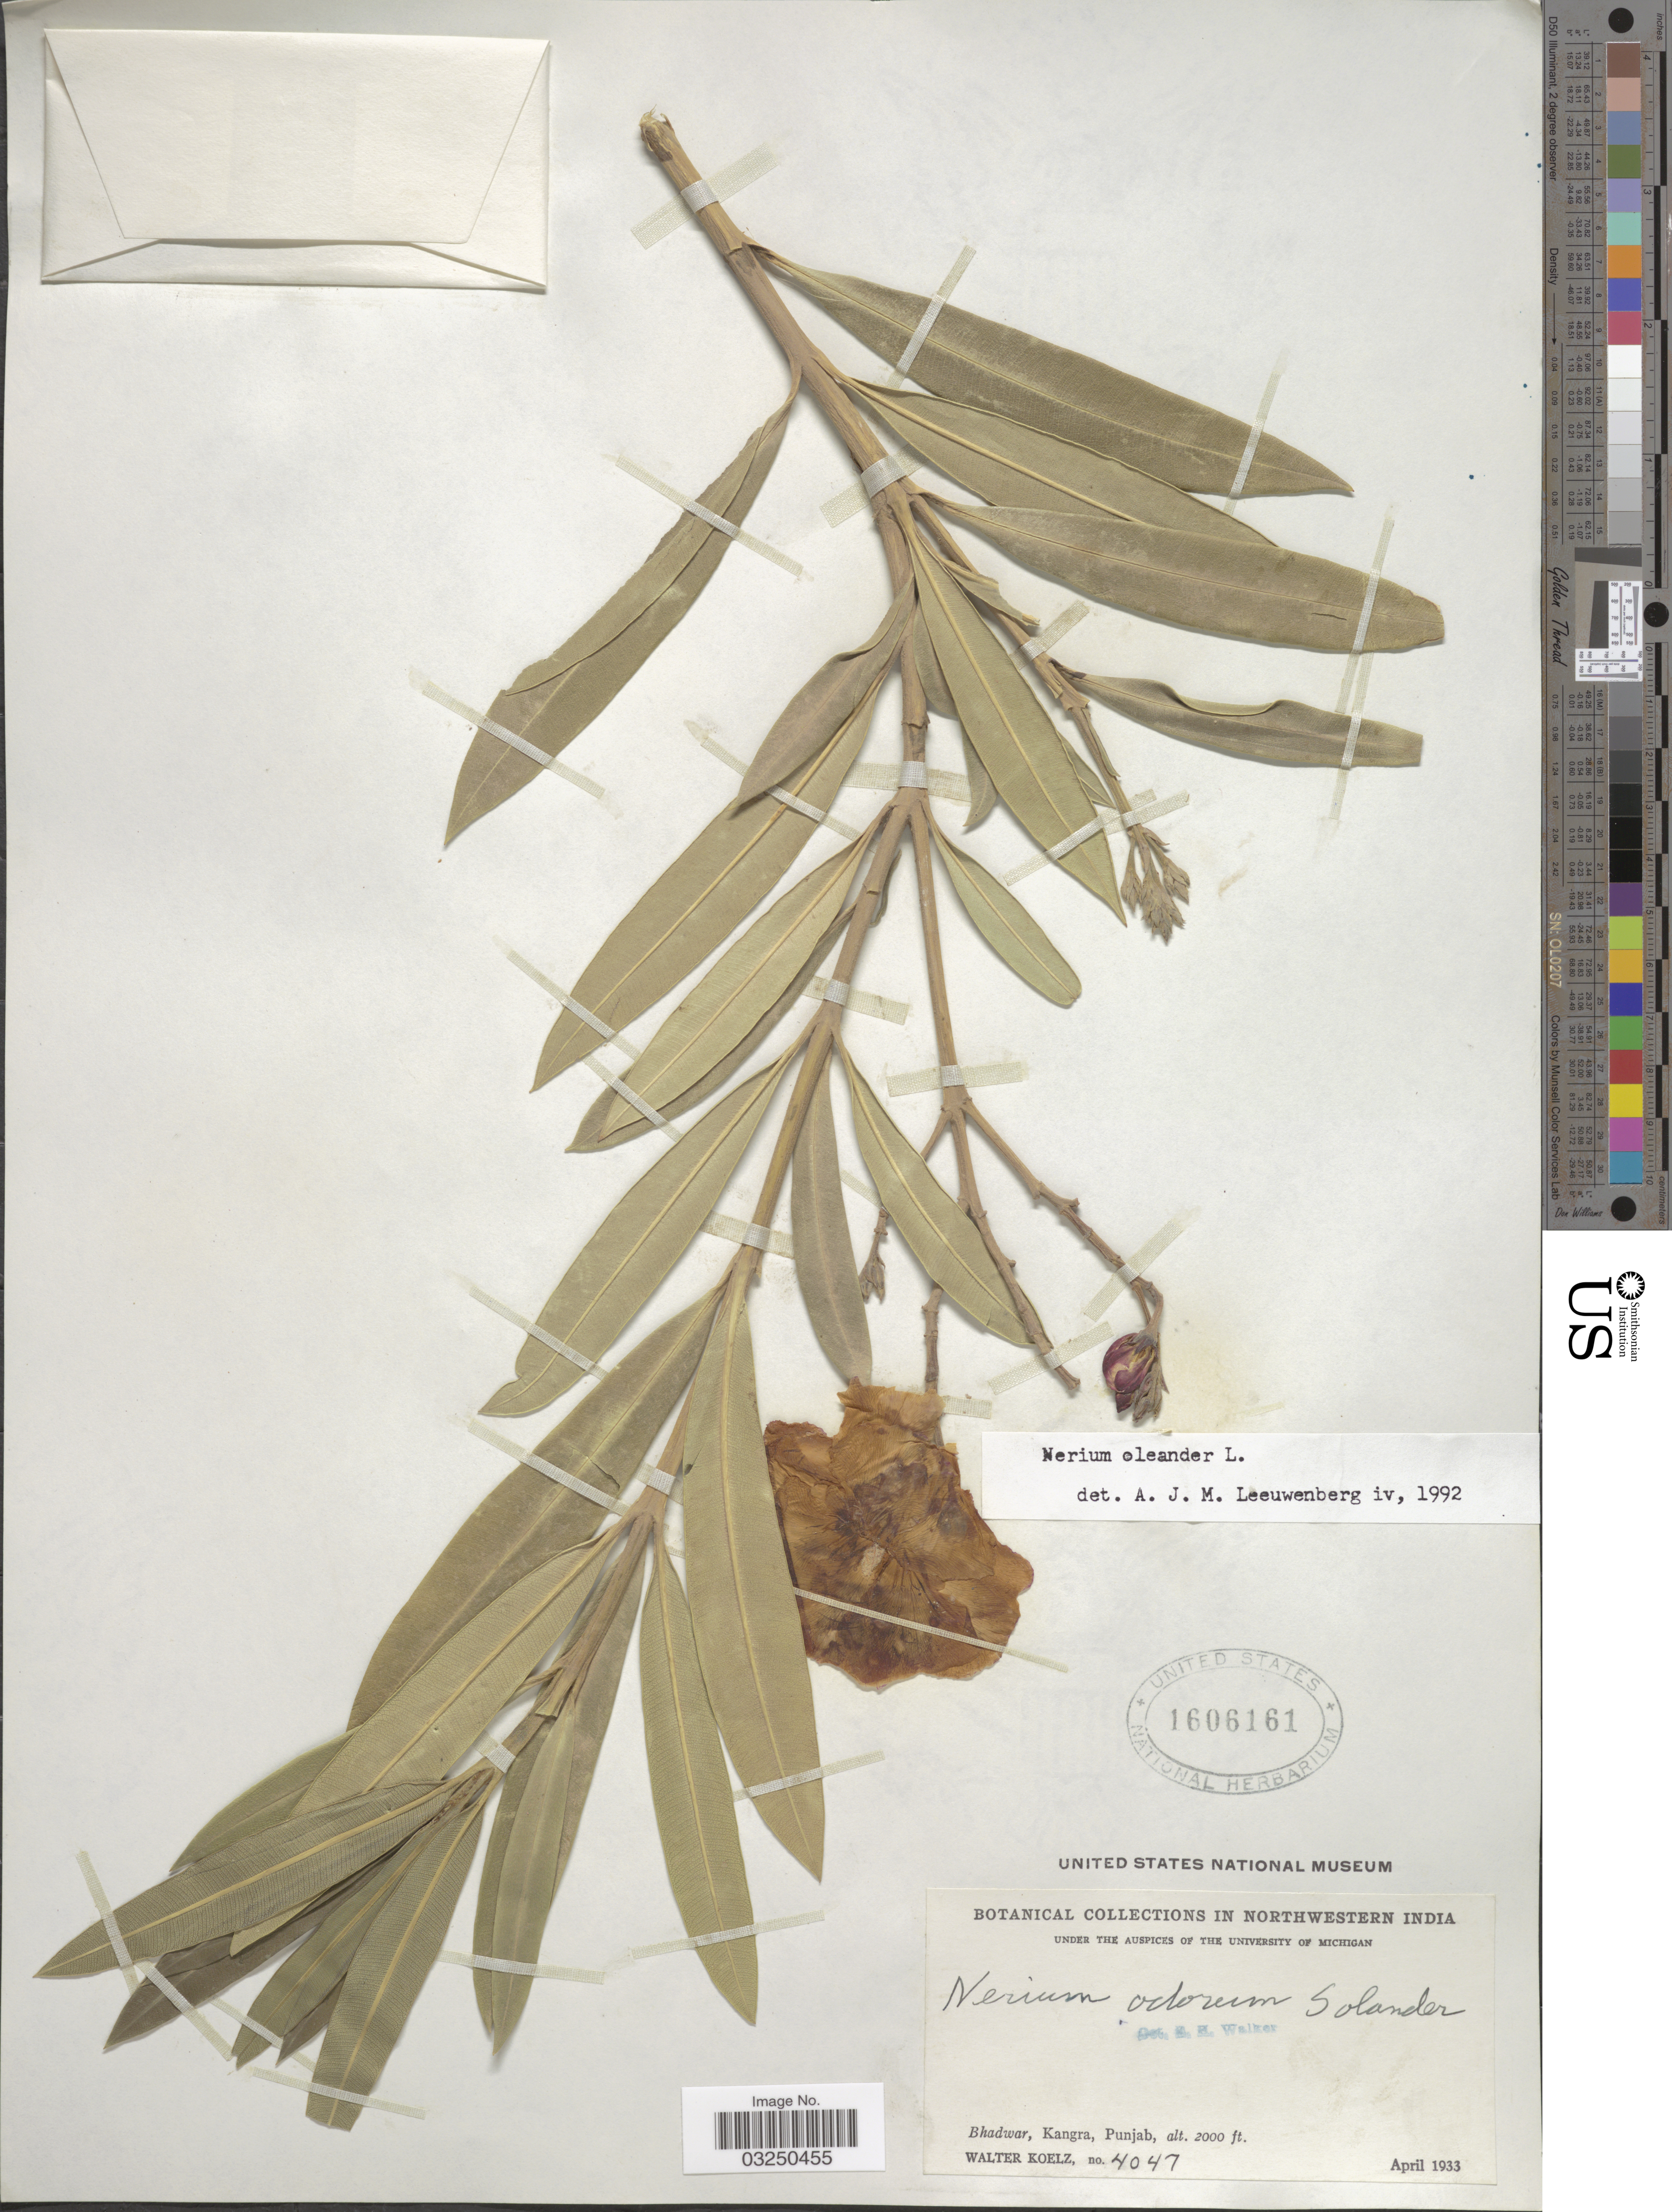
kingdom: Plantae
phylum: Tracheophyta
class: Magnoliopsida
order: Gentianales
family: Apocynaceae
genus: Nerium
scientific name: Nerium oleander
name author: L.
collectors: W. N. Koelz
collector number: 4047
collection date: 1933-04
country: India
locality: Northwestern India. Bhadwar, Kangra.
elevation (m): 610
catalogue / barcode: US 1606161